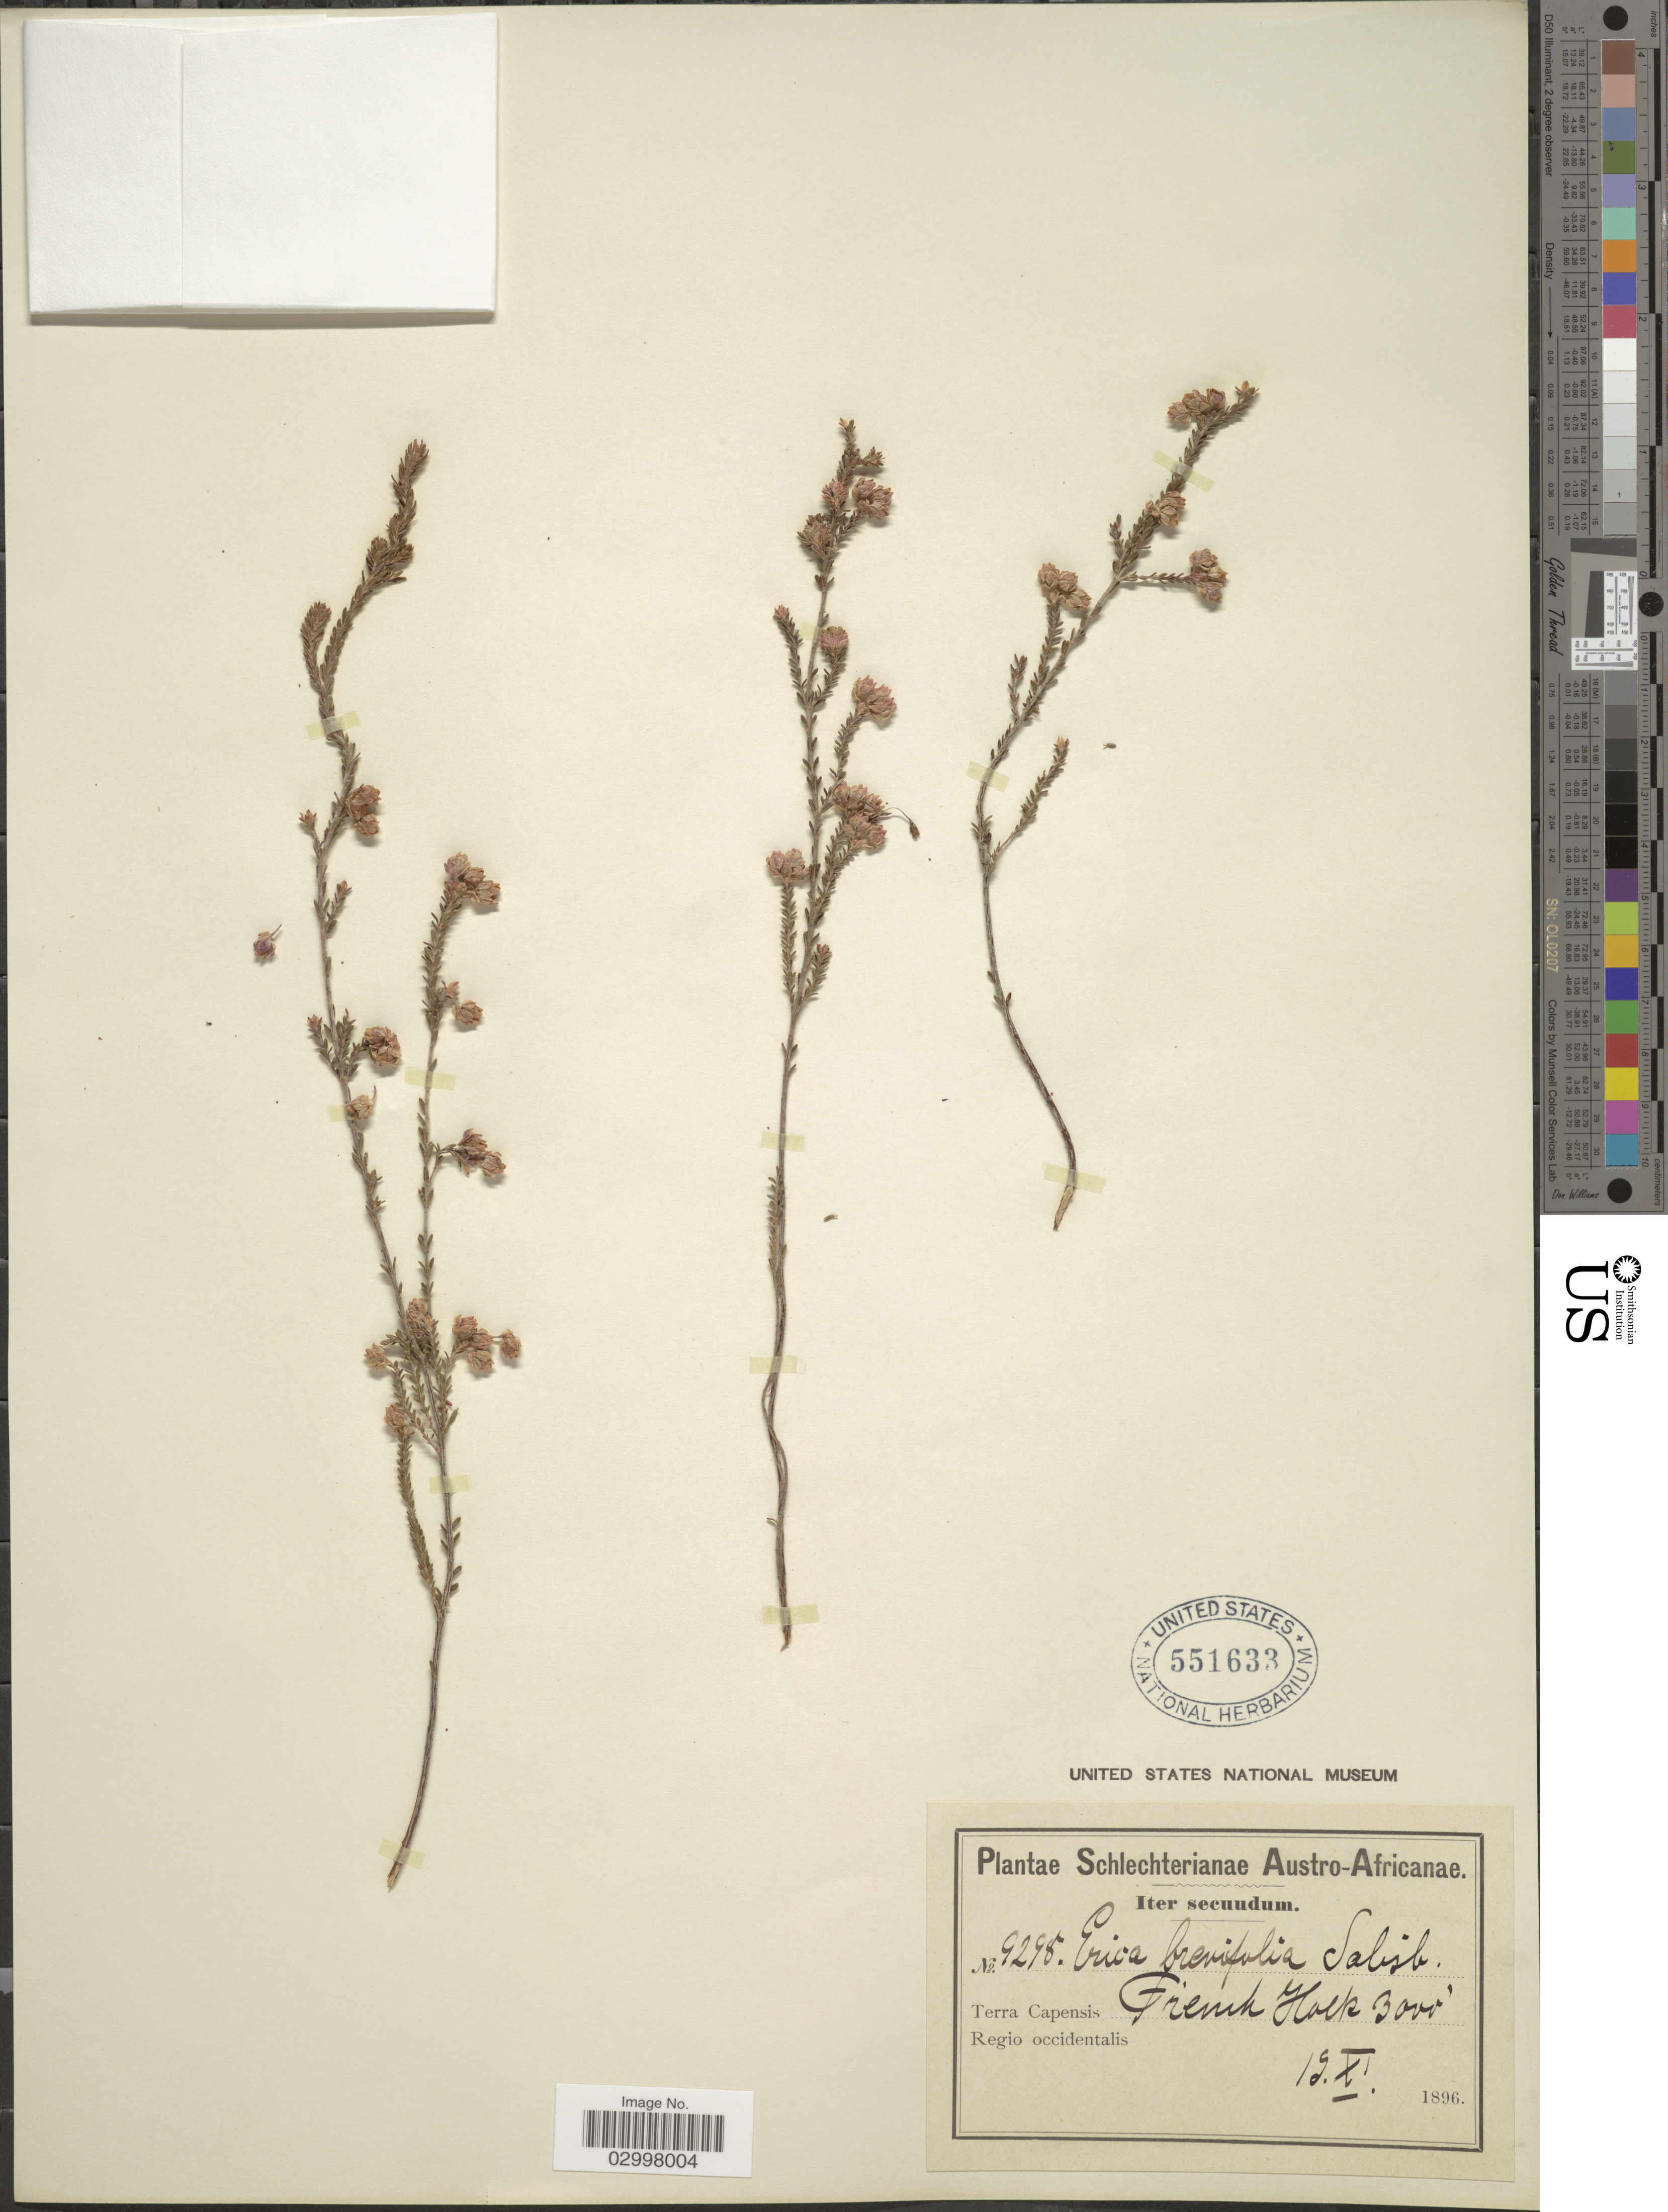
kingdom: Plantae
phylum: Tracheophyta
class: Magnoliopsida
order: Ericales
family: Ericaceae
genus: Erica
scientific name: Erica brevifolia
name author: Sol. ex Salisb.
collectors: Schlechter, --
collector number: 9298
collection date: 1896-11-12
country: South Africa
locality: Austro-Africanae. Terra Capensis. Regio occidentalis. French Hoek.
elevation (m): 914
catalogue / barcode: US 551633